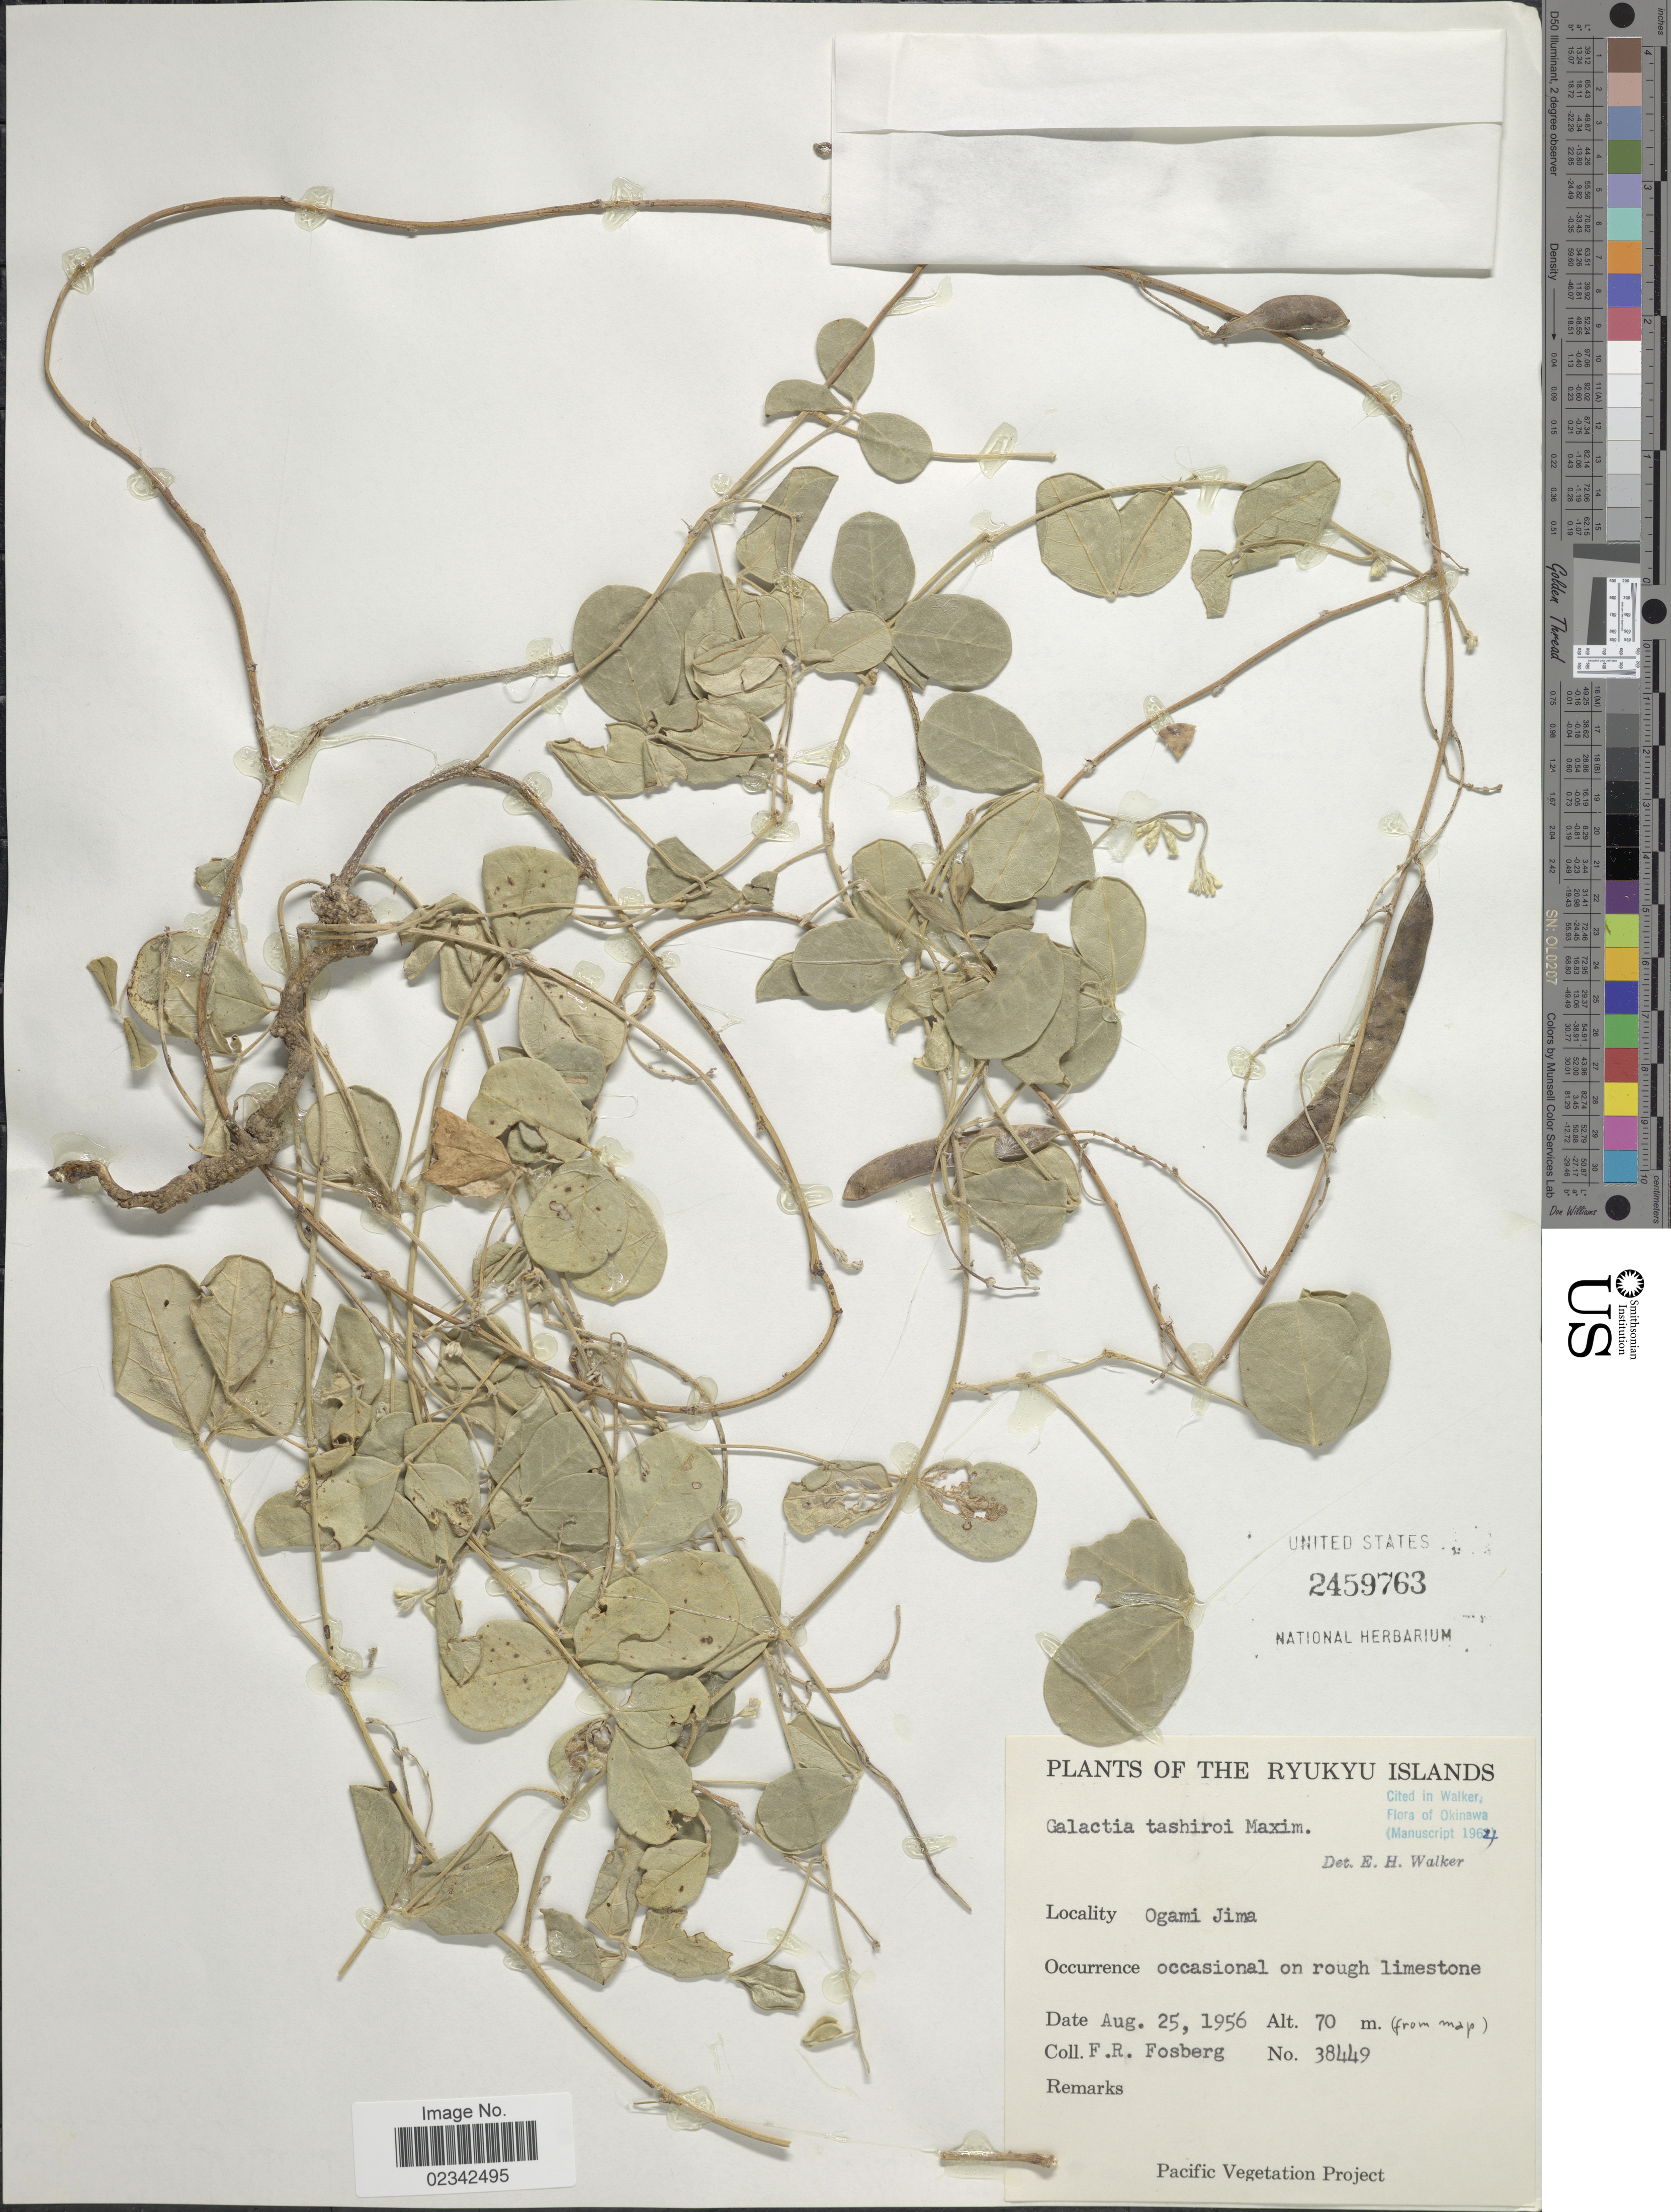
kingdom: Plantae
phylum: Tracheophyta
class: Magnoliopsida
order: Fabales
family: Fabaceae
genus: Galactia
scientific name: Galactia tashiroi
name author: Maxim.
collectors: F. R. Fosberg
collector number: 38449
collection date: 1956-08-25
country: Japan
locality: Ryukyu Islands, Ogami Jima, on rough limestone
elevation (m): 70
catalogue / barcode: US 2459763